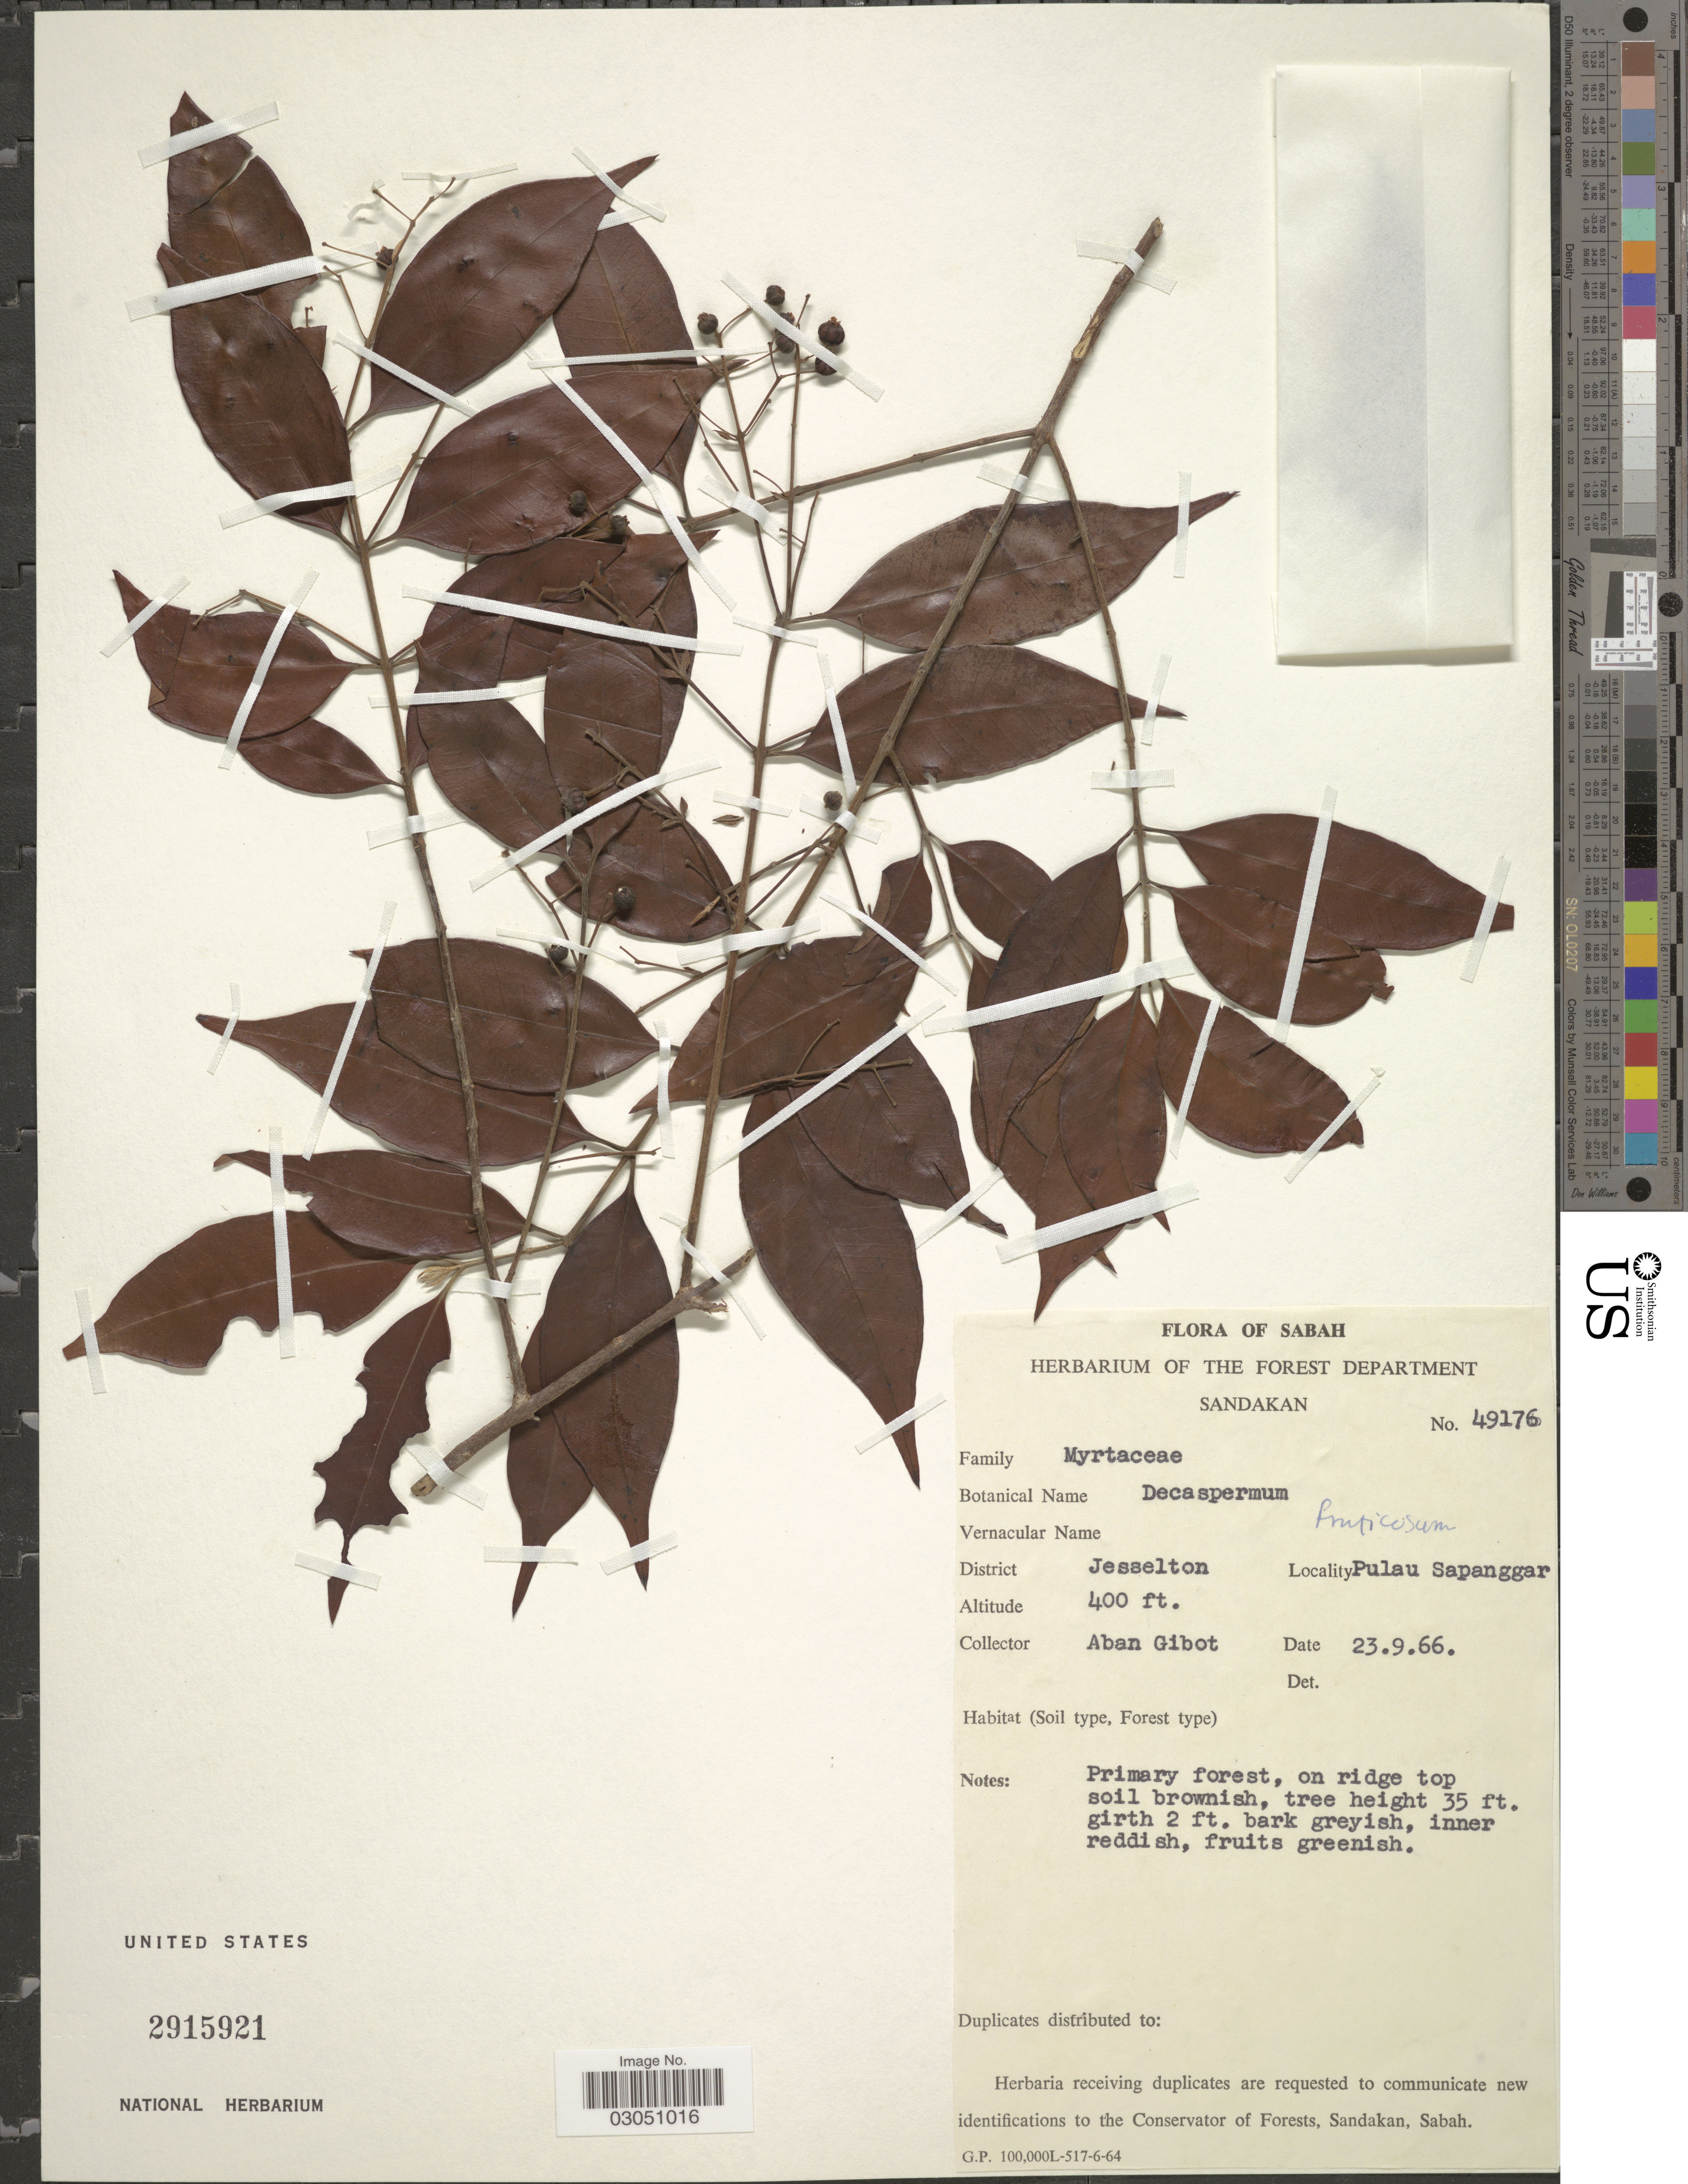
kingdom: Plantae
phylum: Tracheophyta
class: Magnoliopsida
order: Myrtales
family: Myrtaceae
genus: Decaspermum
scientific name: Decaspermum fruticosum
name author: J.R. Forst. & G. Forst.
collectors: A. Gibot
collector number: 49176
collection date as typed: Transcribed d/m/y: 23/9/66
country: Malaysia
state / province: Sabah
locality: District Jeselton. Pulau Sapanggar.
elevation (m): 122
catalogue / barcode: US 2915921